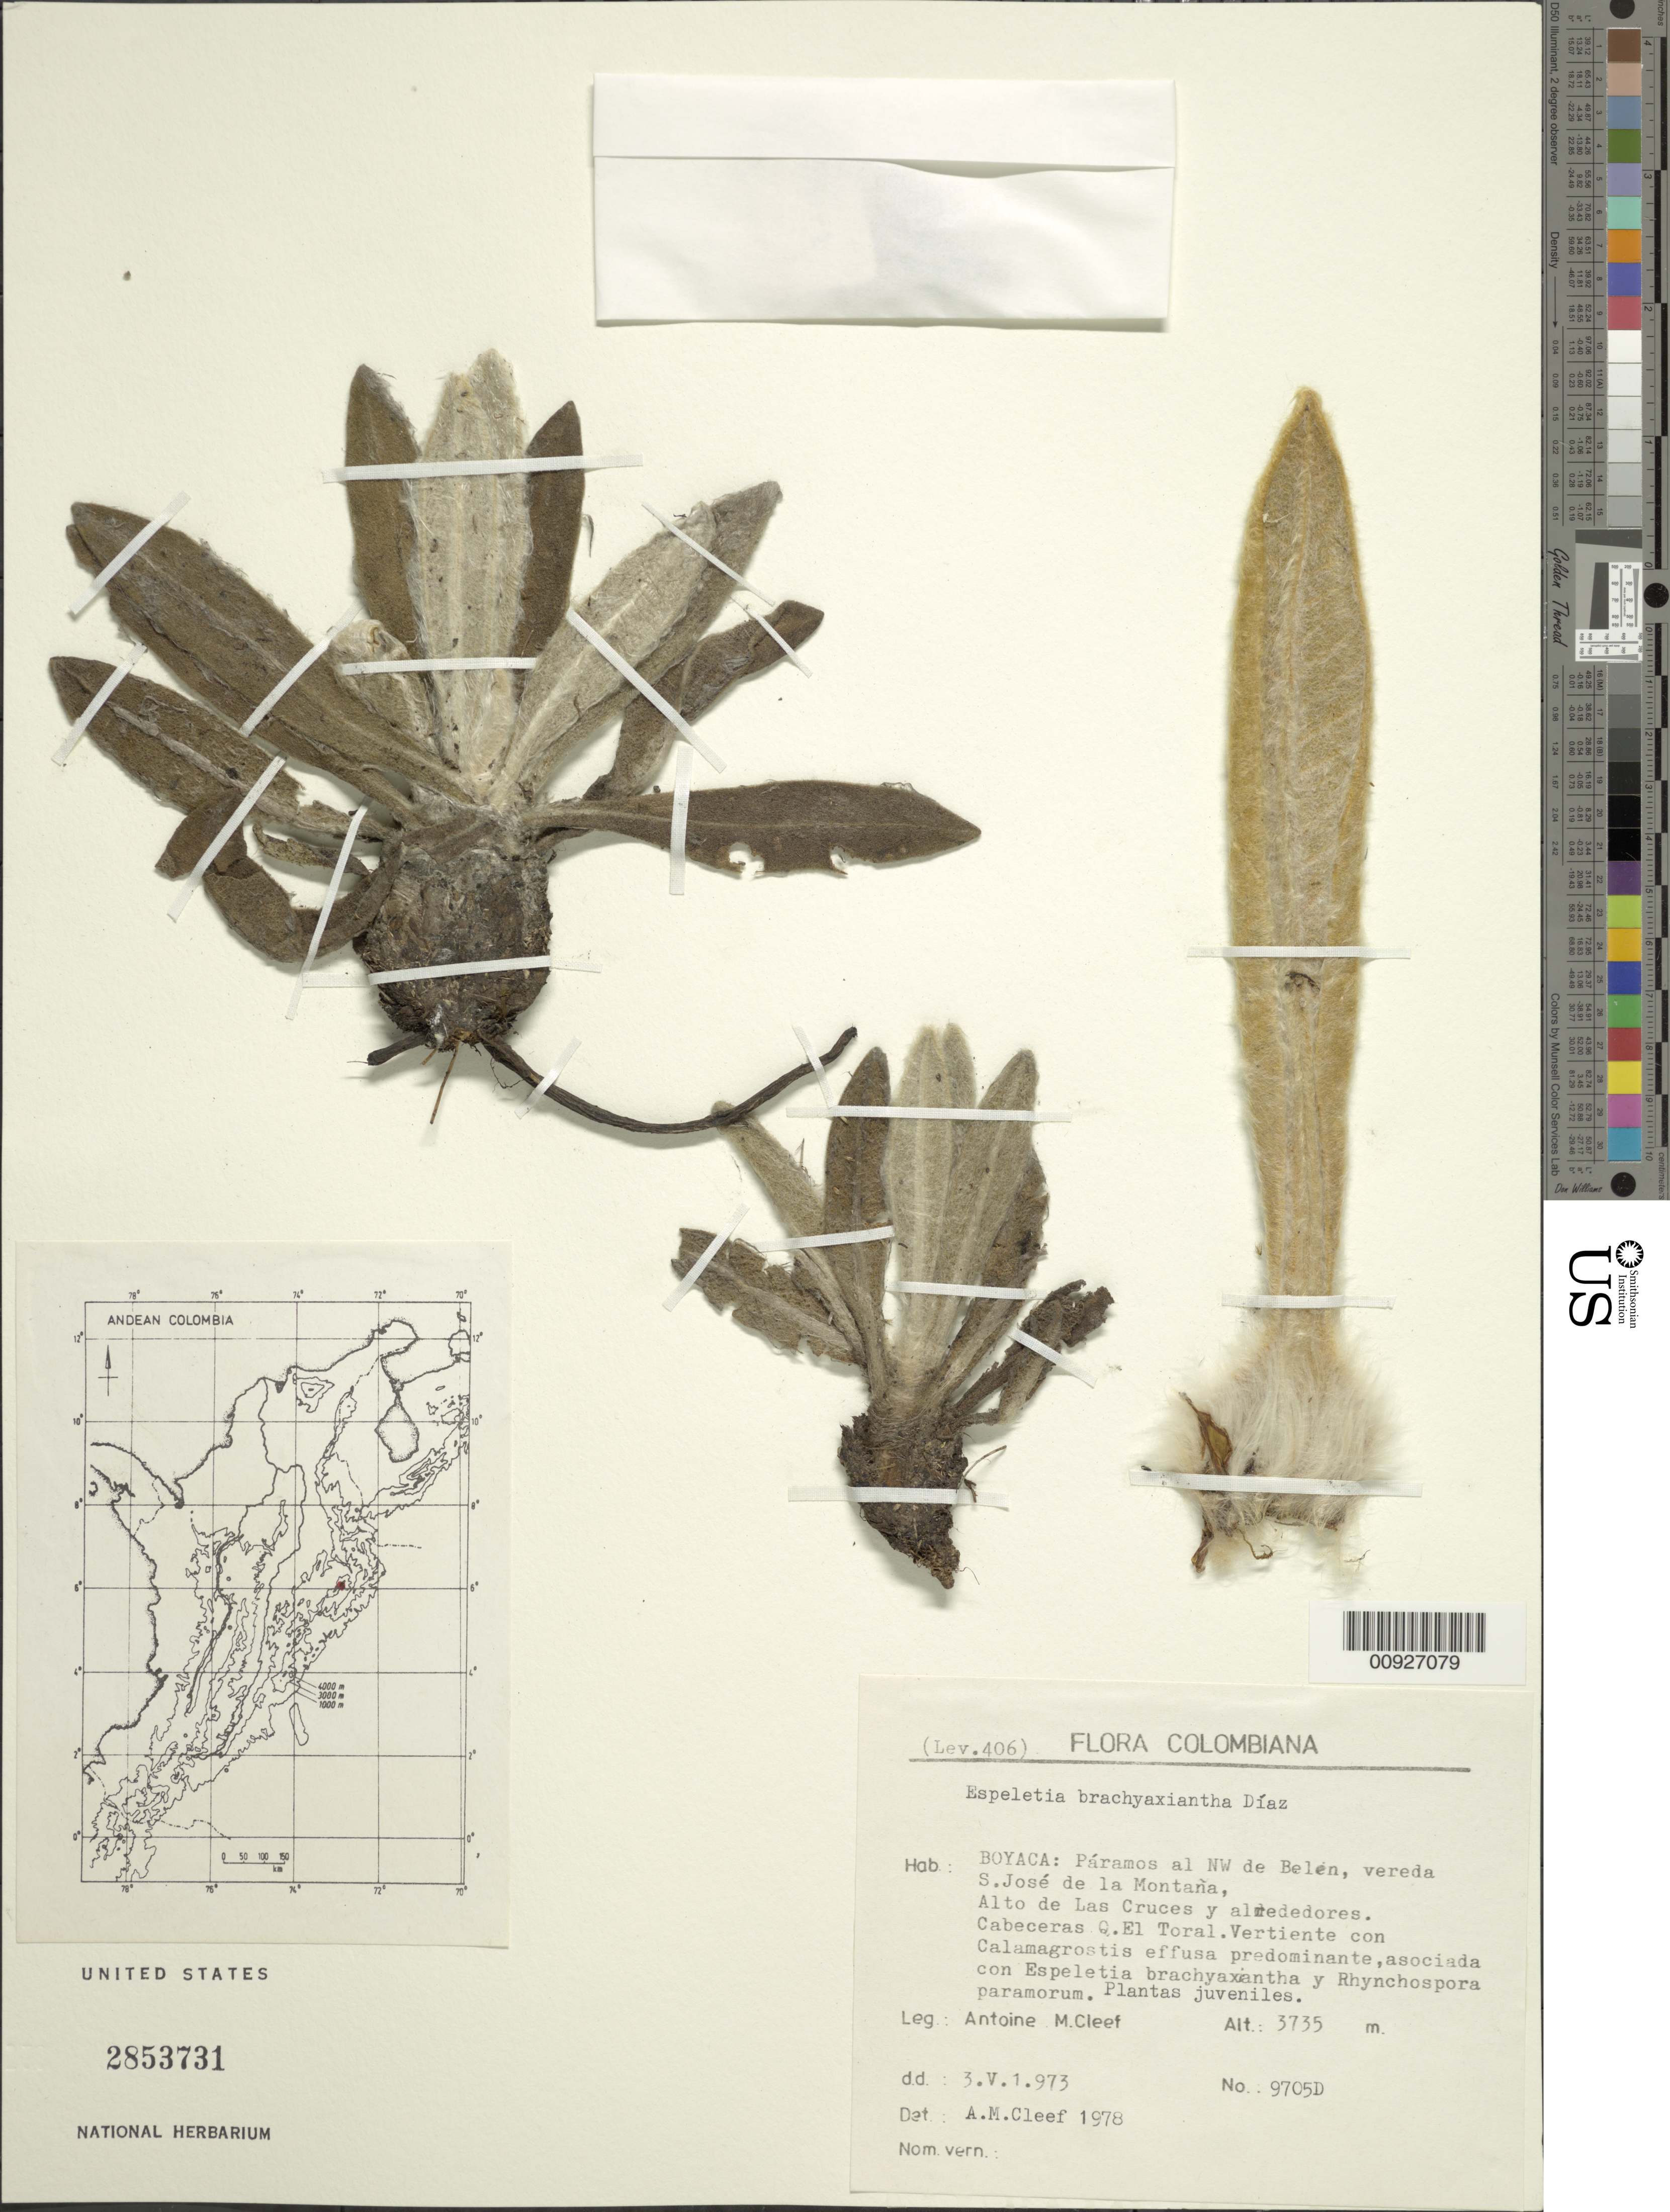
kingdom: Plantae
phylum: Tracheophyta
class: Magnoliopsida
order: Asterales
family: Asteraceae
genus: Espeletia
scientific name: Espeletia brachyaxiantha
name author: S. Díaz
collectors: A. M. Cleef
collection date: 1973-05-03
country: Colombia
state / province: Boyacá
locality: Páramos al NW de Belén, vereda S. José de la Montaña, Alto de Las Cruces y alrededores. Cabeceras Q. El Toral.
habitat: Vertiente con calamagostris effusa predominante, asociada con Espeletia brachyaxiantha y Rhynchospora paramorum.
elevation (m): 3735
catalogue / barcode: US 2853731